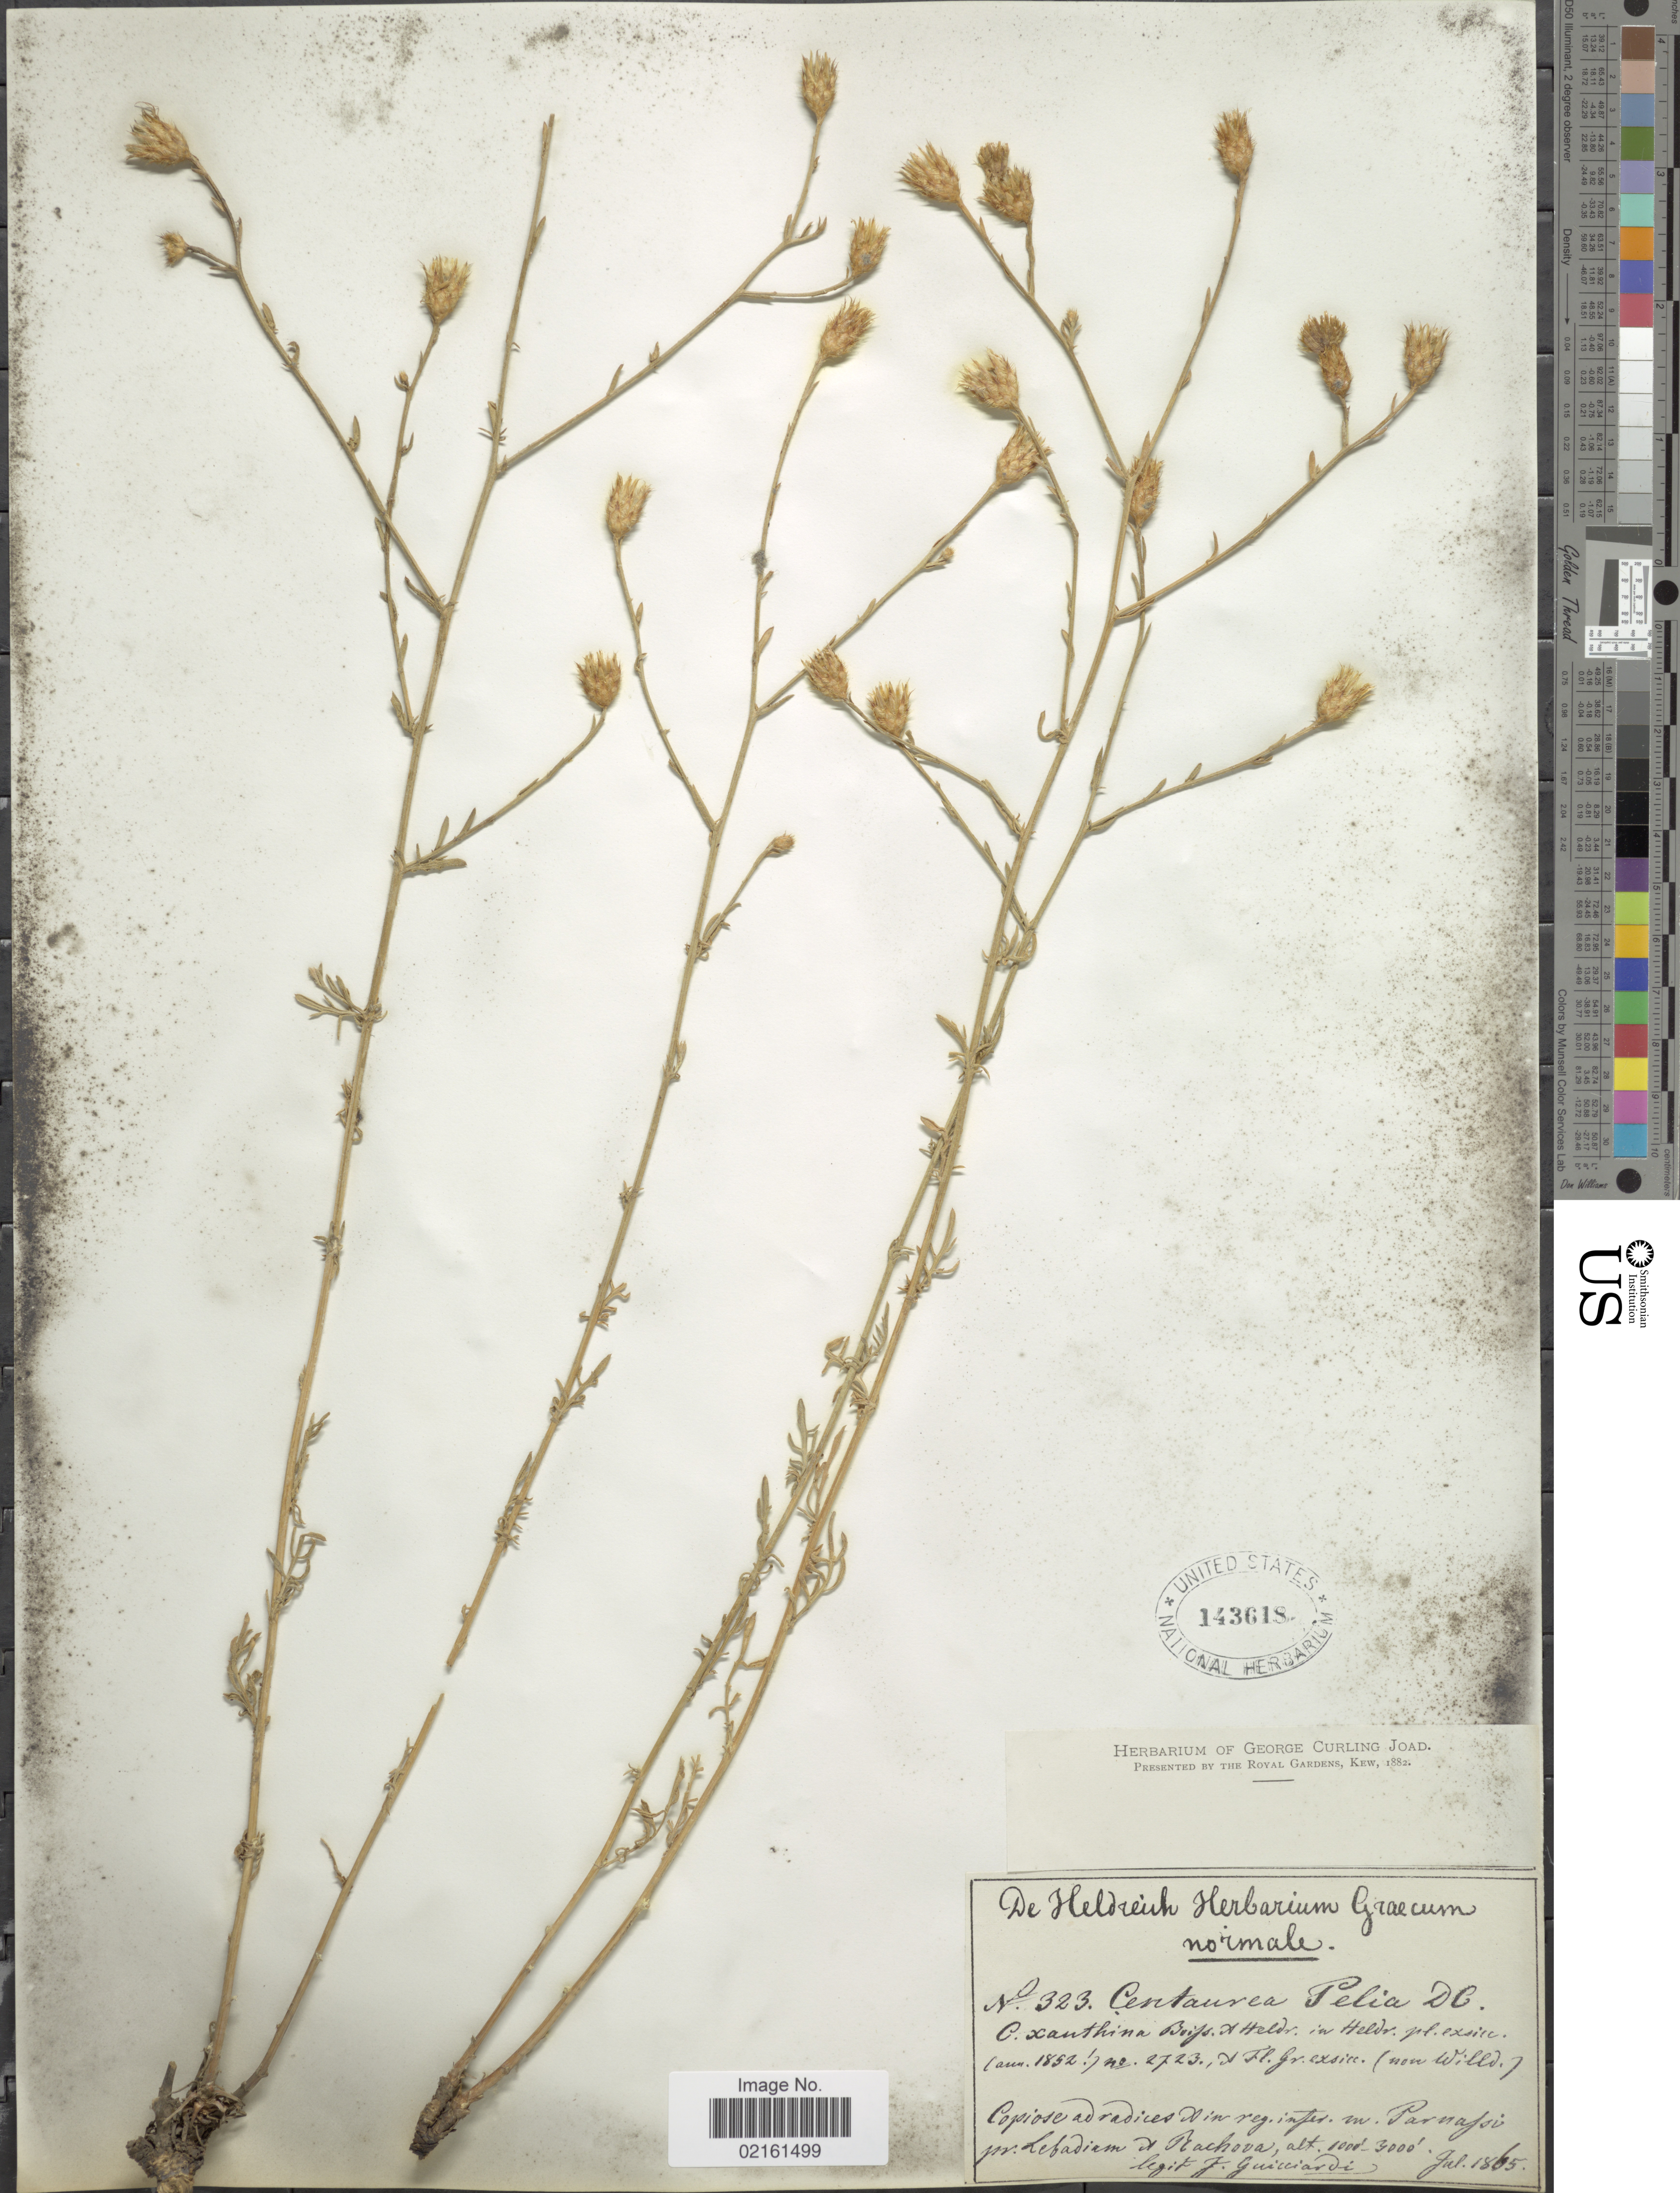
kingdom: Plantae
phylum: Tracheophyta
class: Magnoliopsida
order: Asterales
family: Asteraceae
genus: Centaurea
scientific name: Centaurea pelia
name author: DC.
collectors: F. Guicciardi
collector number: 323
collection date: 1865-07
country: Greece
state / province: Central Greece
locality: Copiose ad radices in reg. infer. in Parnassi, pt. Lebadiam et Rachova.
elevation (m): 305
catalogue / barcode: US 143618